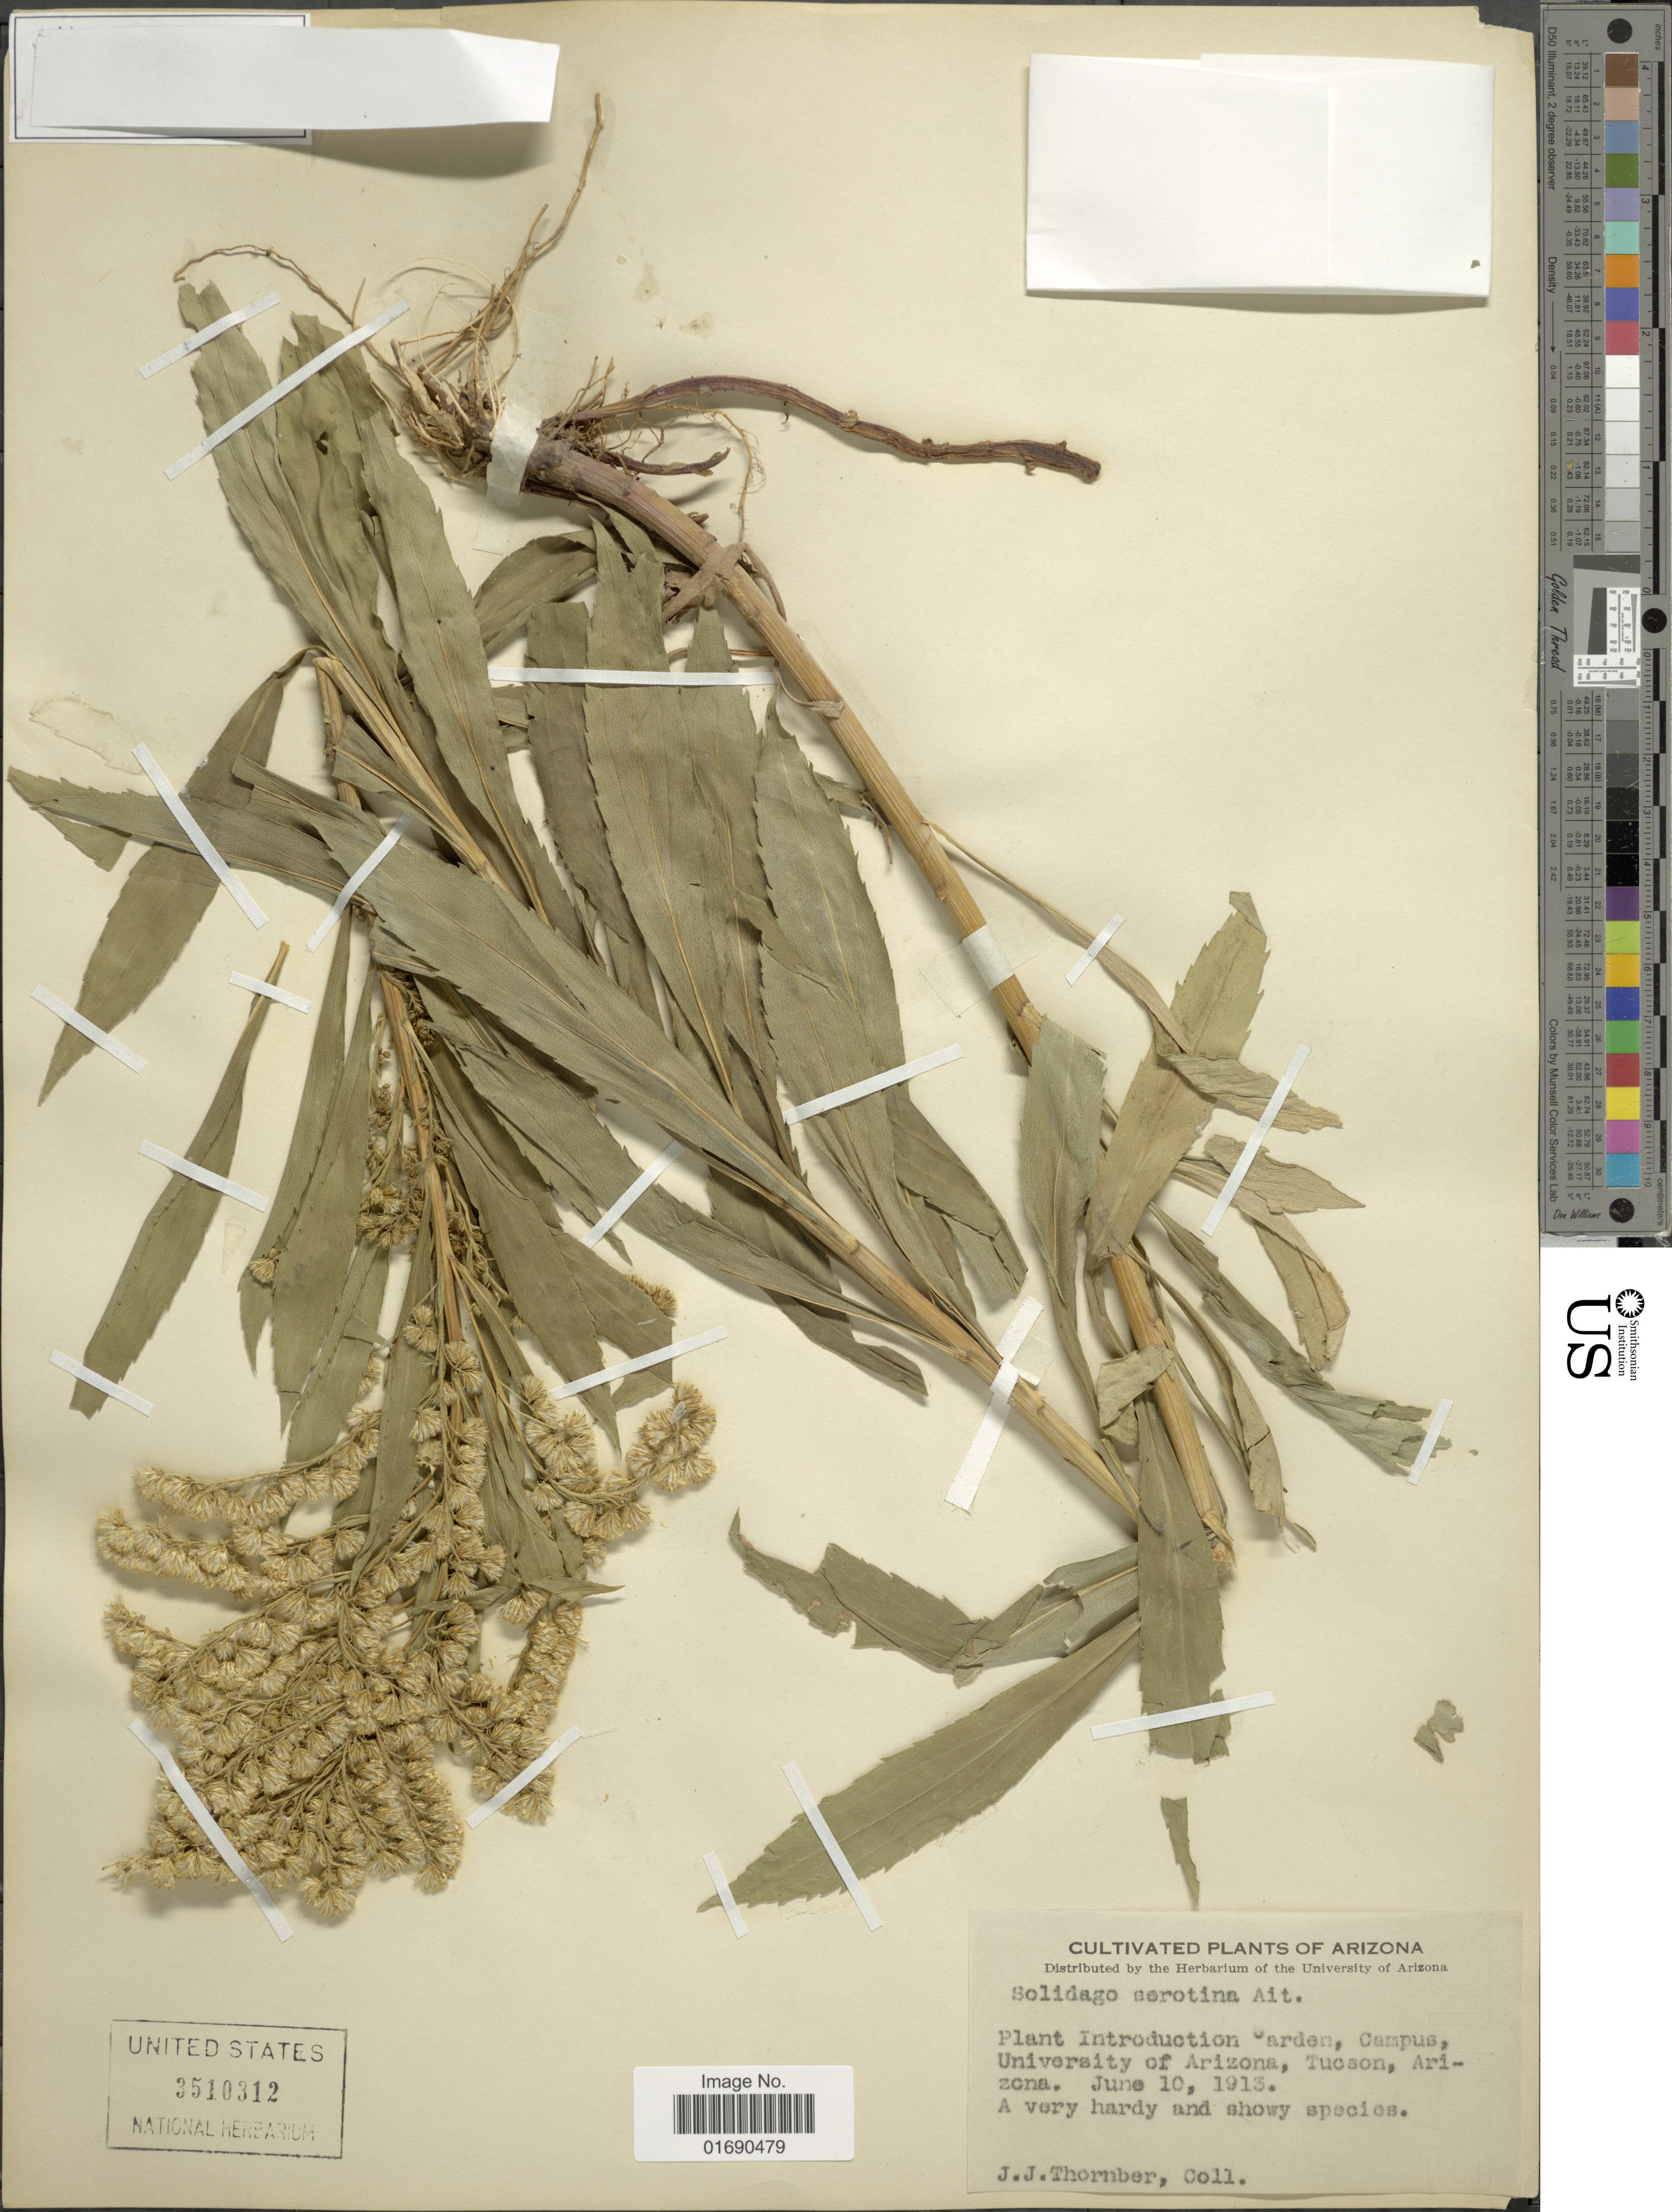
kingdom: Plantae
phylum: Tracheophyta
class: Magnoliopsida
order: Asterales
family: Asteraceae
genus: Solidago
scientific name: Solidago gigantea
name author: Aiton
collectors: J. Thornber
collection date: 1913-06-10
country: United States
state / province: Arizona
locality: Plant Introduction Garden, Campus, University of Arizona, Tucson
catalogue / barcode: US 3510312